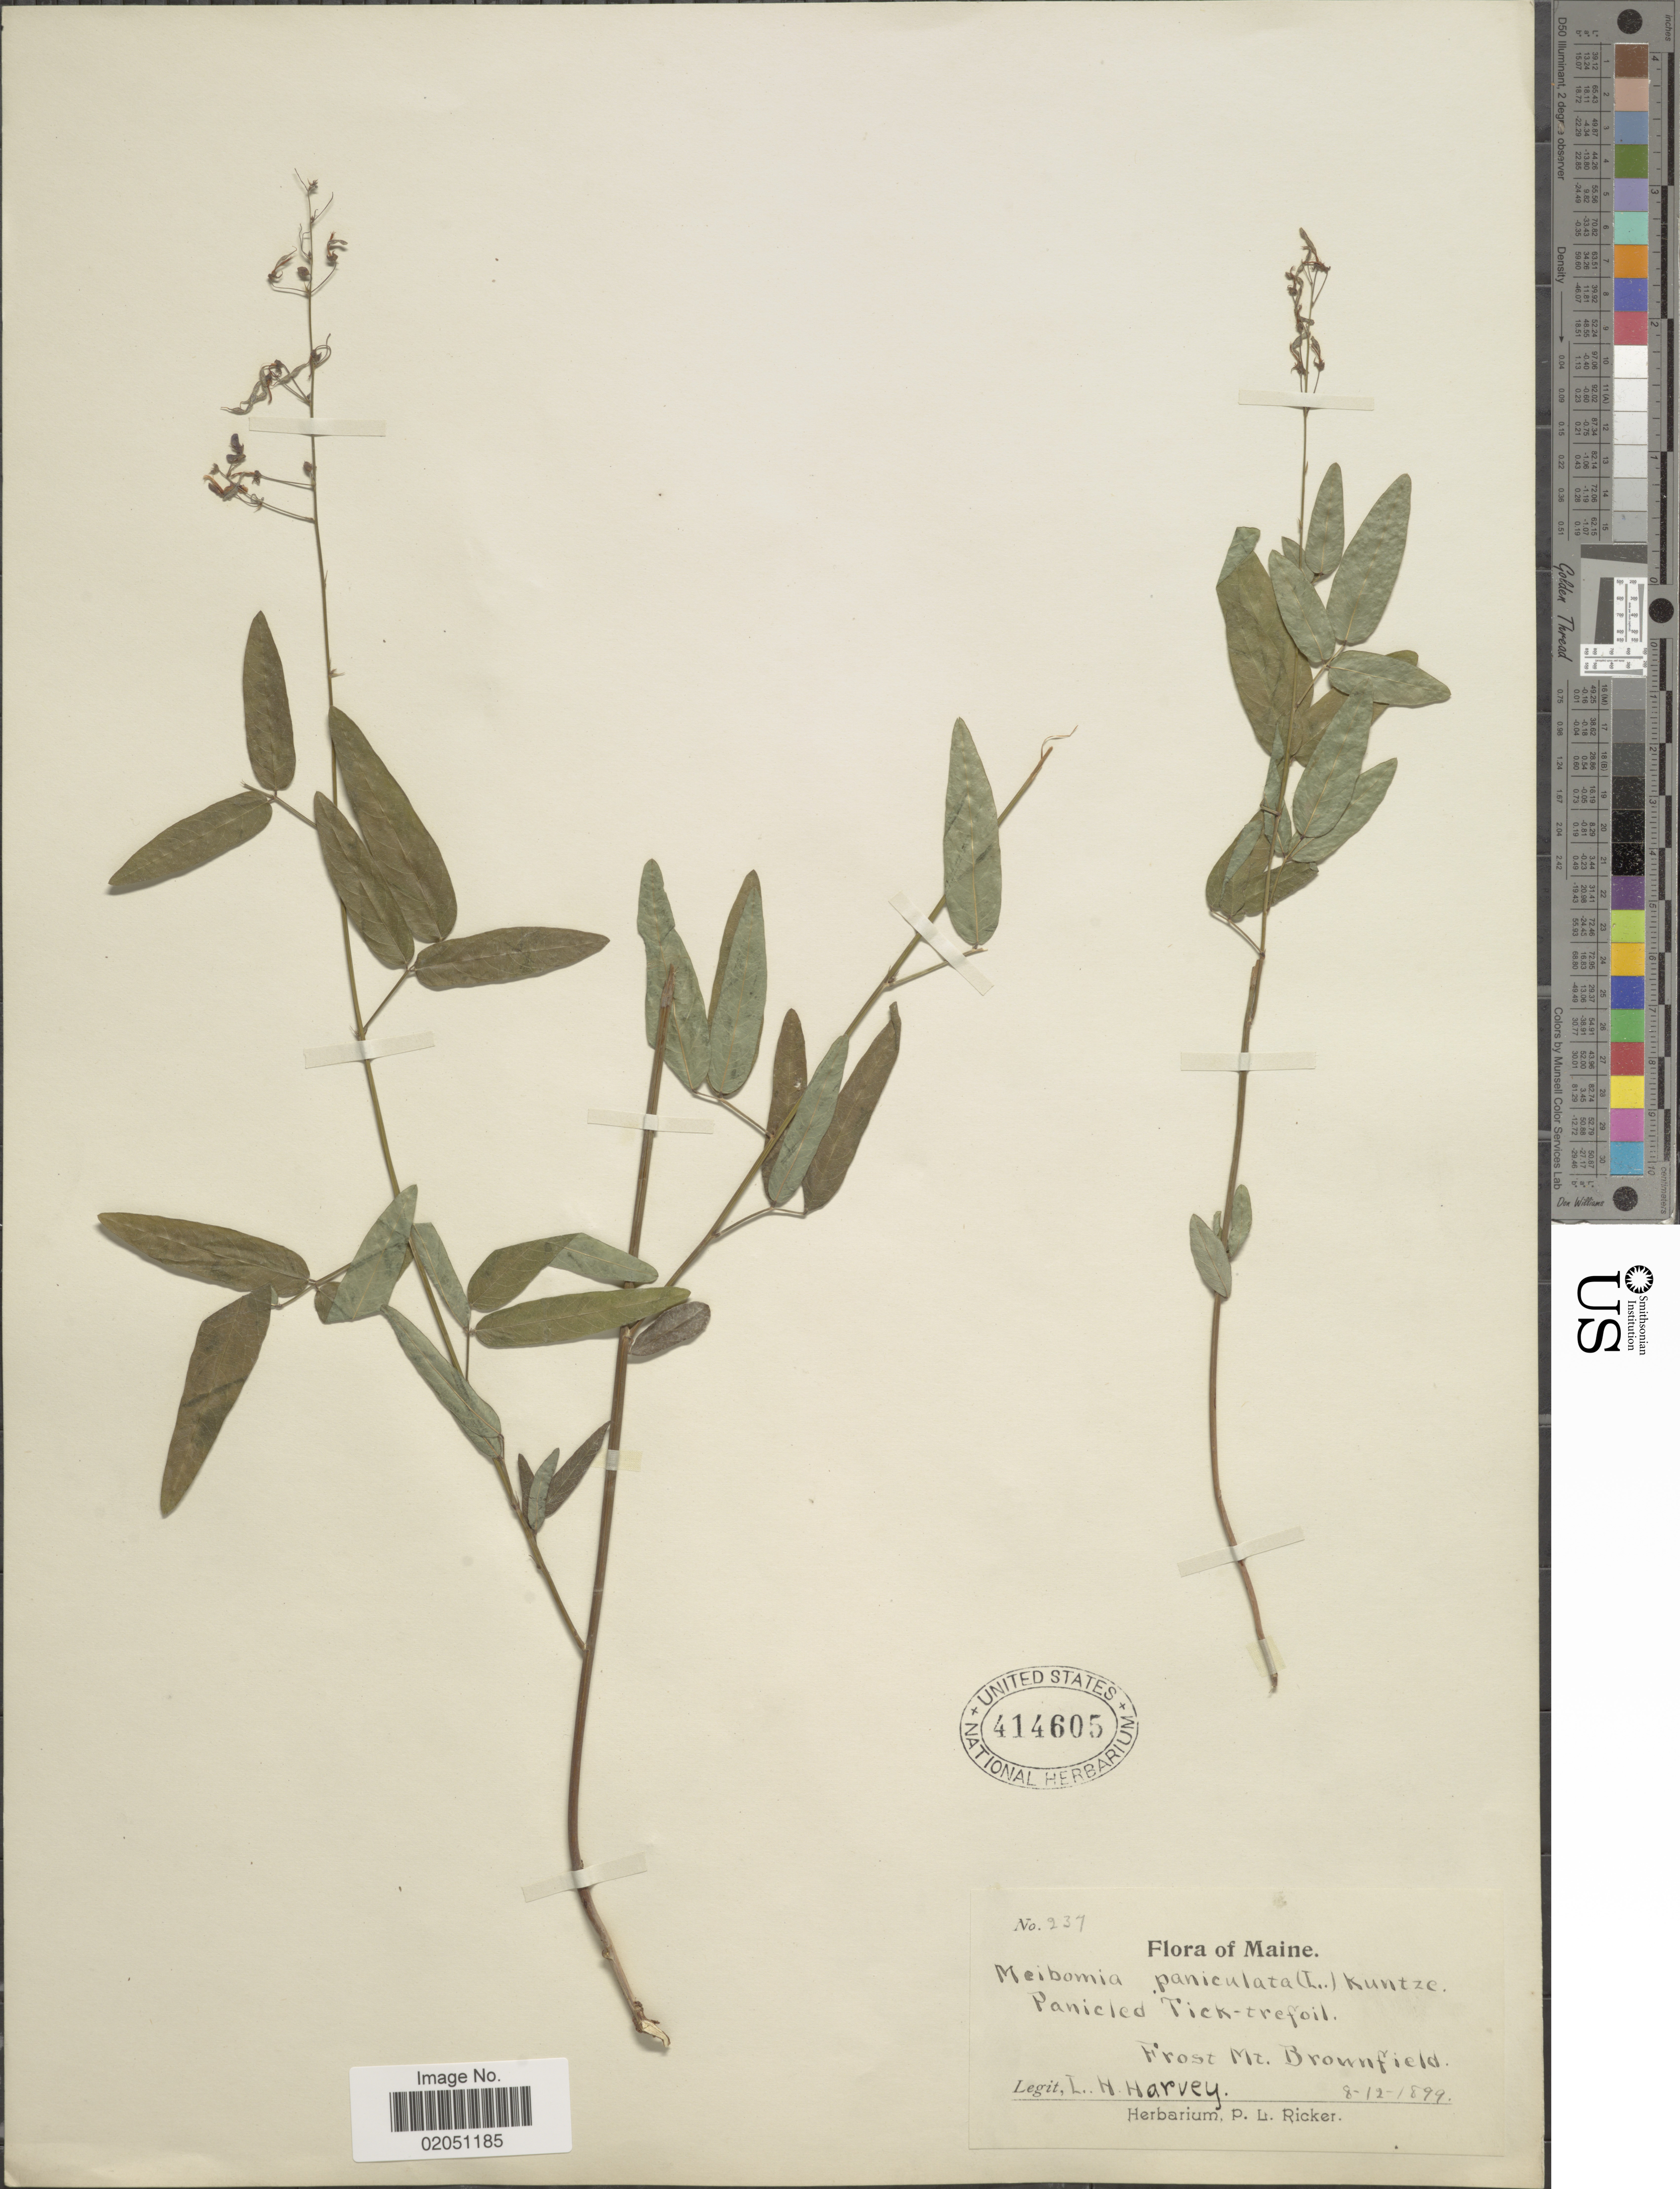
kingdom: Plantae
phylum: Tracheophyta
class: Magnoliopsida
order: Fabales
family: Fabaceae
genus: Desmodium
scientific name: Desmodium paniculatum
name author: (L.) DC.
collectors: L. H. Harvey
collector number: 237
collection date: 1899-08-12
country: United States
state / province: Maine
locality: Frost Mt Bronnfield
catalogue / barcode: US 414605